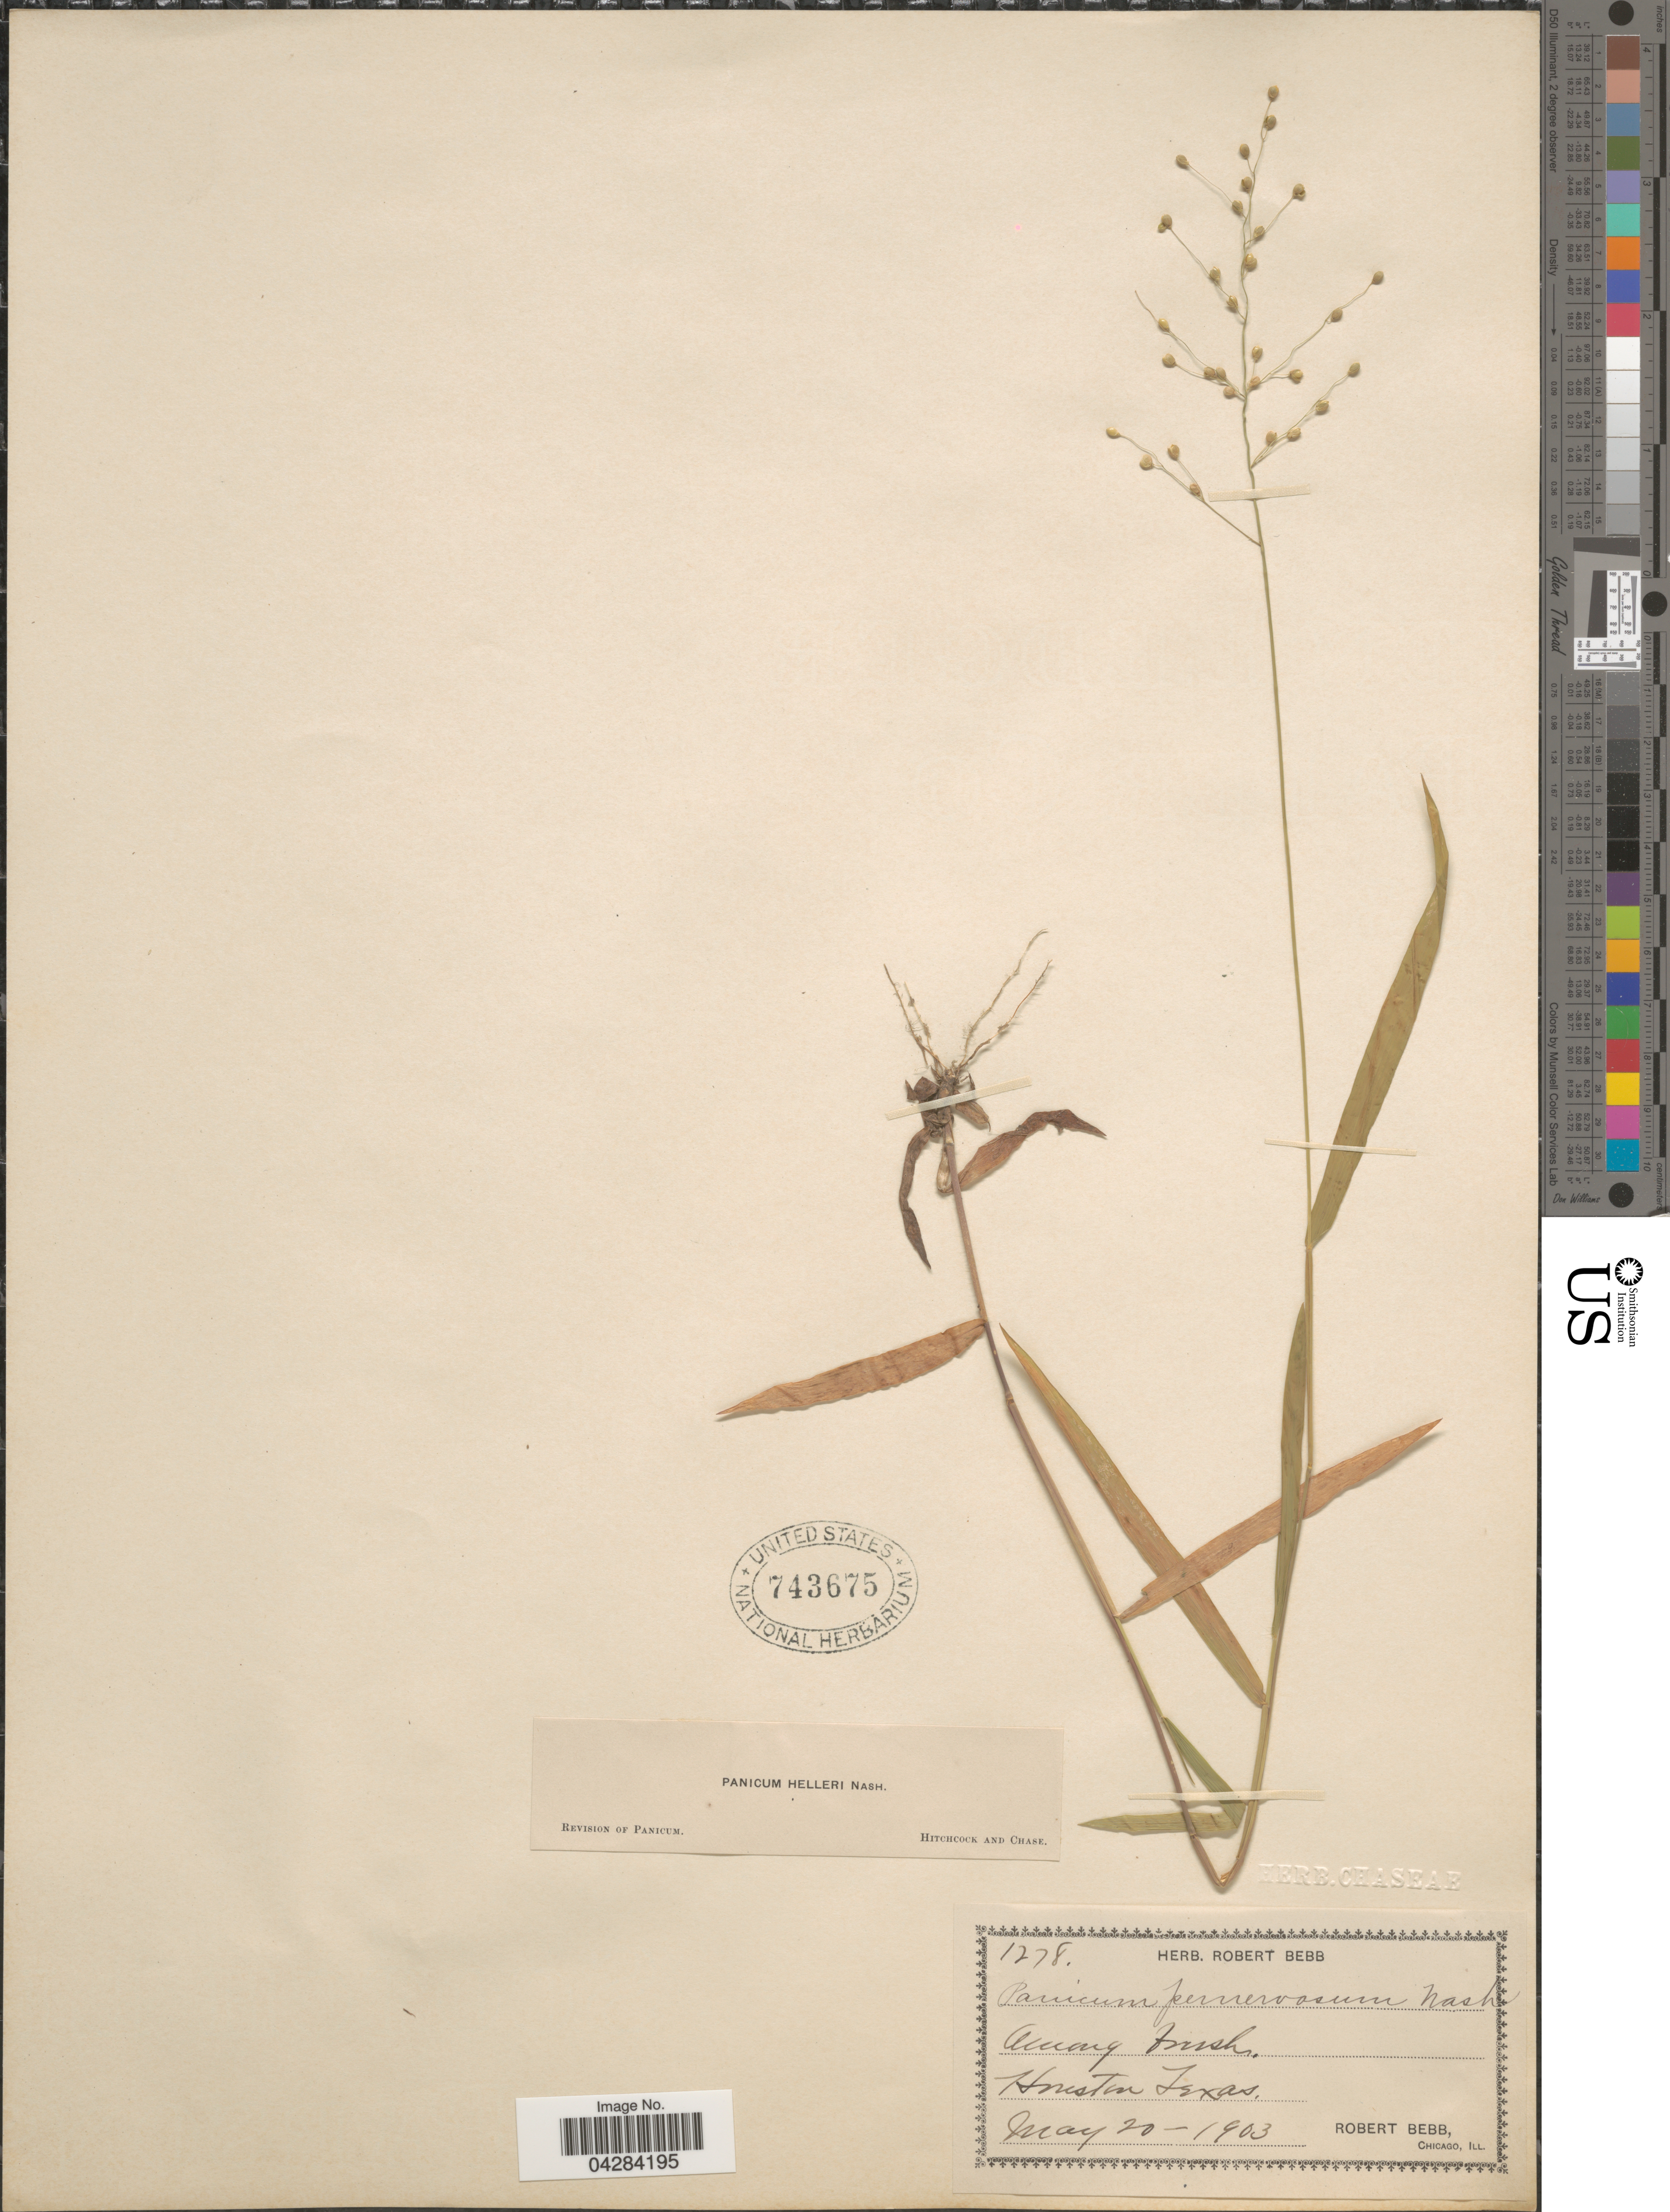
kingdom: Plantae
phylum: Tracheophyta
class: Liliopsida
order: Poales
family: Poaceae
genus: Dichanthelium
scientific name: Dichanthelium oligosanthes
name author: (Schult.) Gould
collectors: R. Bebb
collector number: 1278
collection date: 1903-05-20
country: United States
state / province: Texas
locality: Among brush. Houston.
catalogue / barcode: US 743675